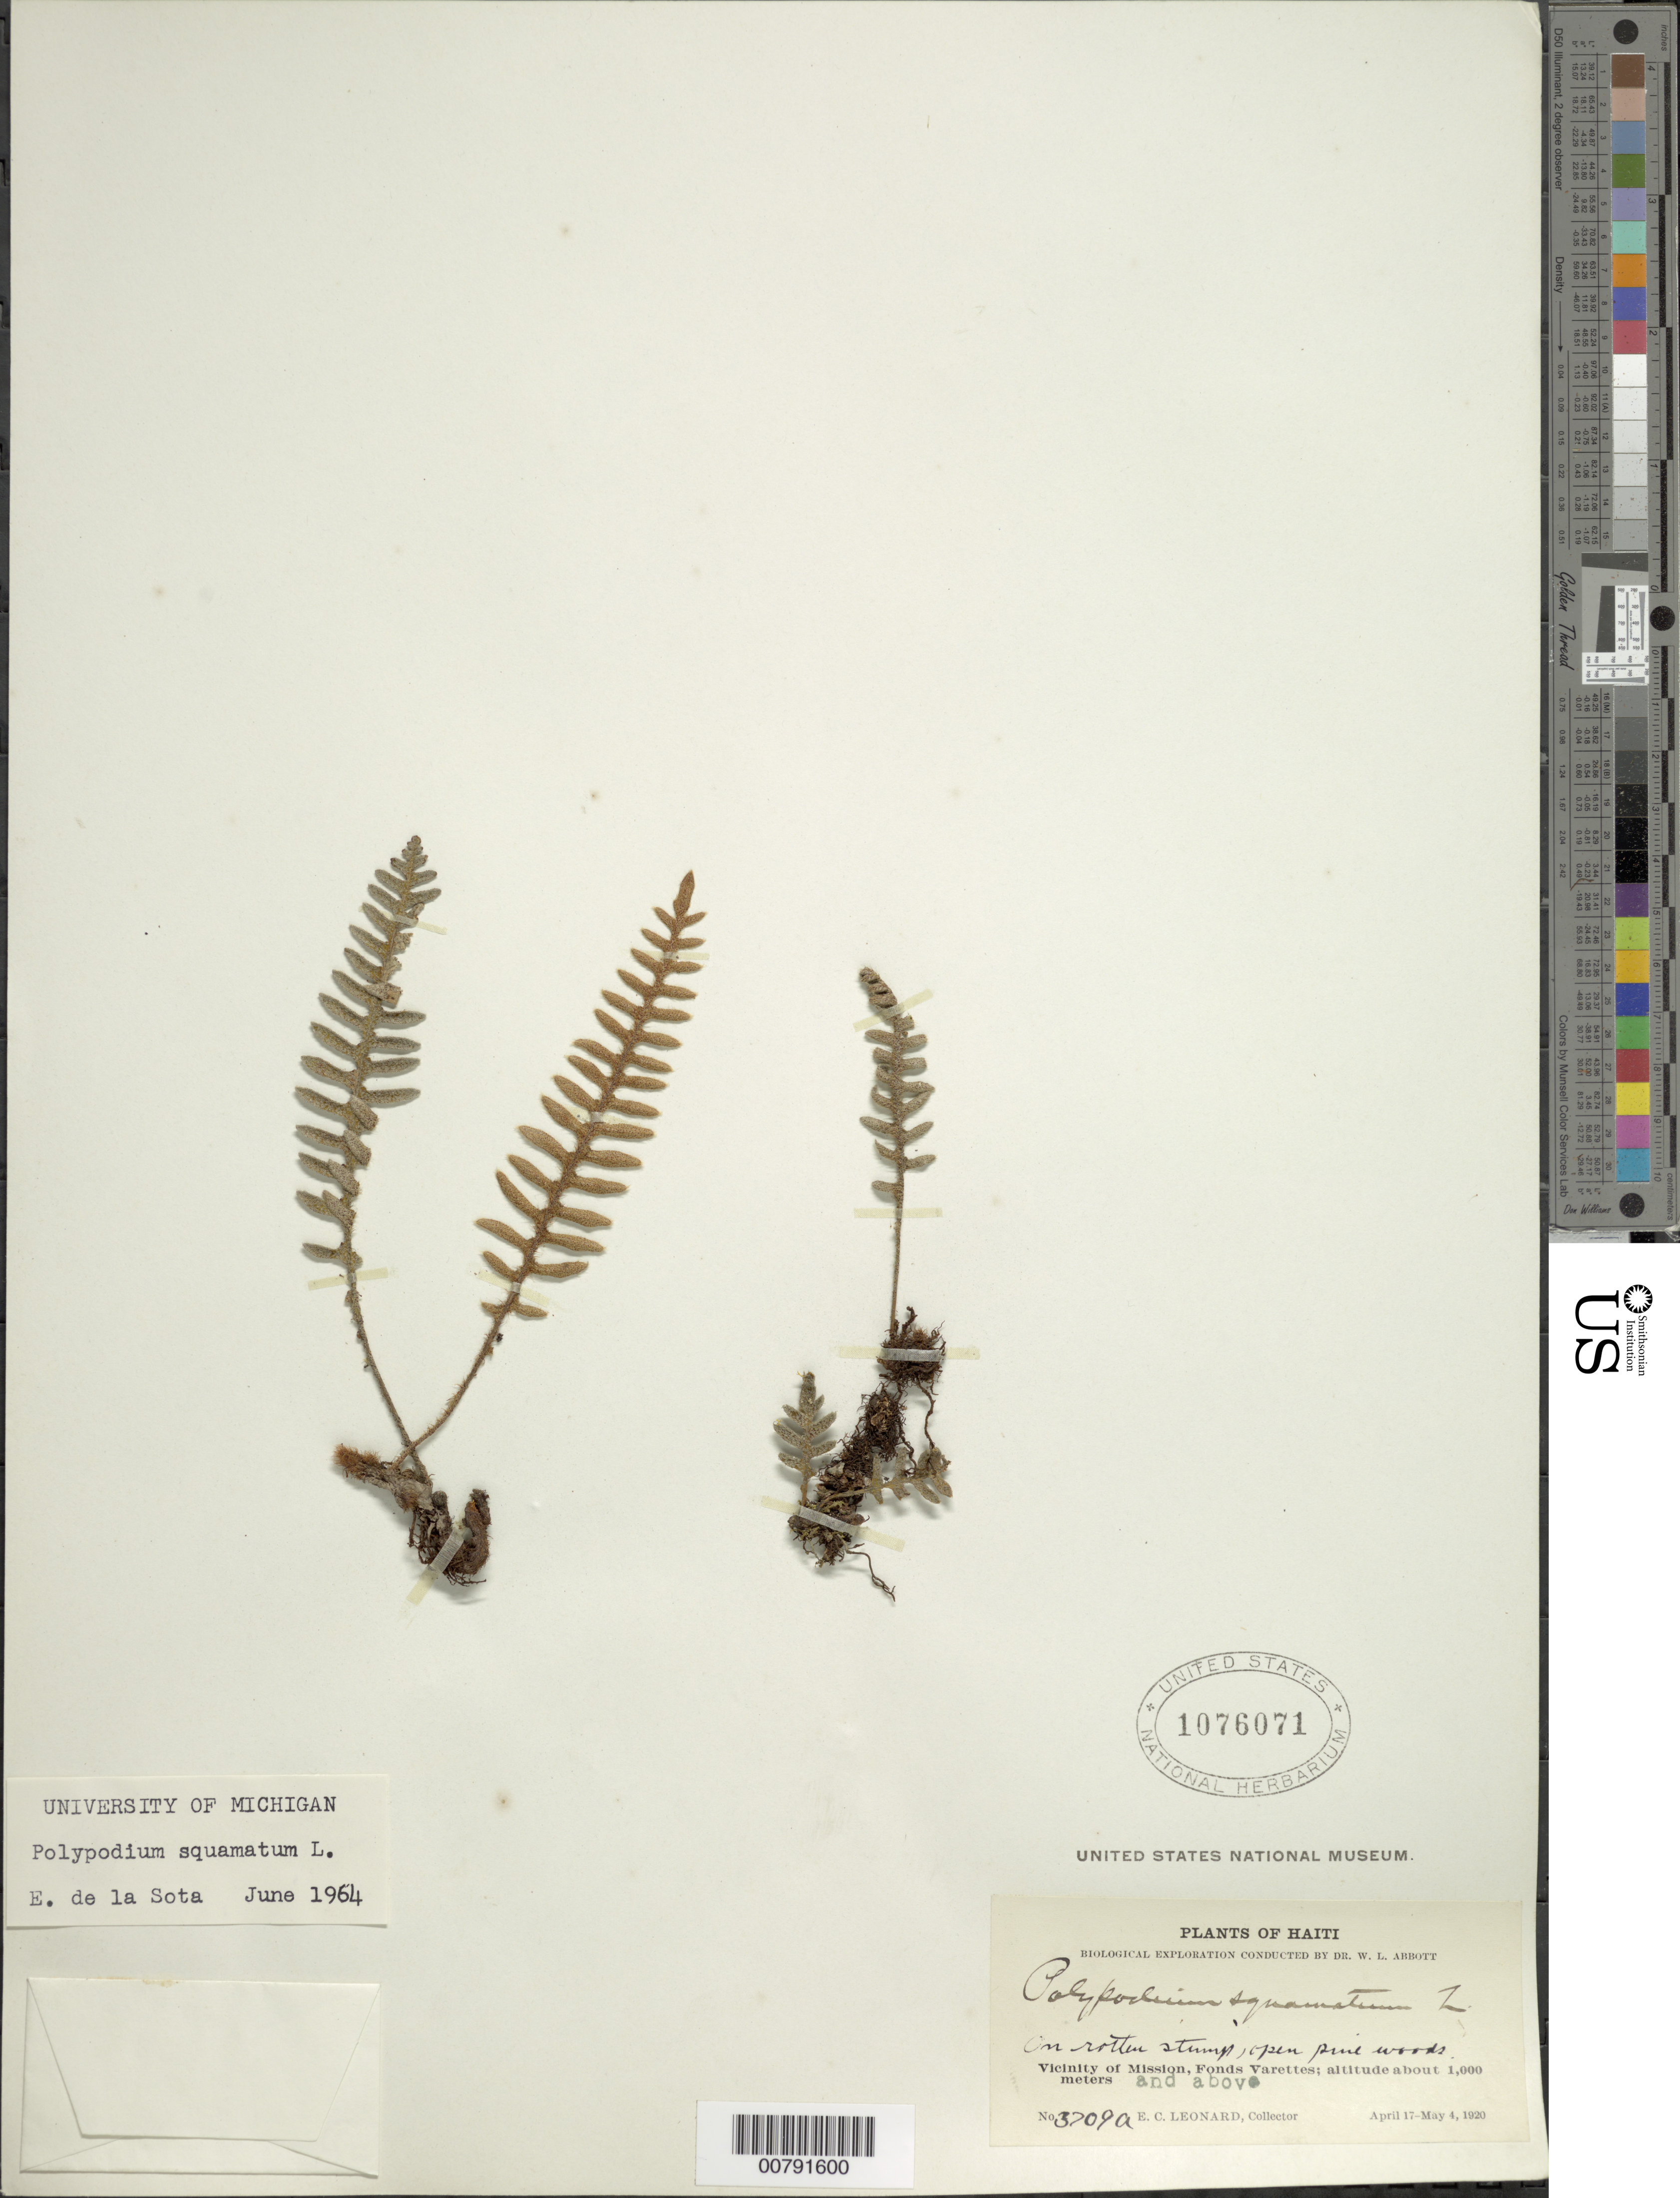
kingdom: Plantae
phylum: Tracheophyta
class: Polypodiopsida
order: Polypodiales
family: Polypodiaceae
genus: Pleopeltis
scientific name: Pleopeltis squamata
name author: (L.) J. Sm.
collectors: E. C. Leonard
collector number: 3709a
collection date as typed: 17 Apr 1920 04 May 1920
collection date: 1920-04-17/1920-05-04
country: Haiti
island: Hispaniola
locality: Mission vicinity, Fonds Varettes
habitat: On rotten stupm, open pine woods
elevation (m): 1000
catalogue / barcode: US 1076071